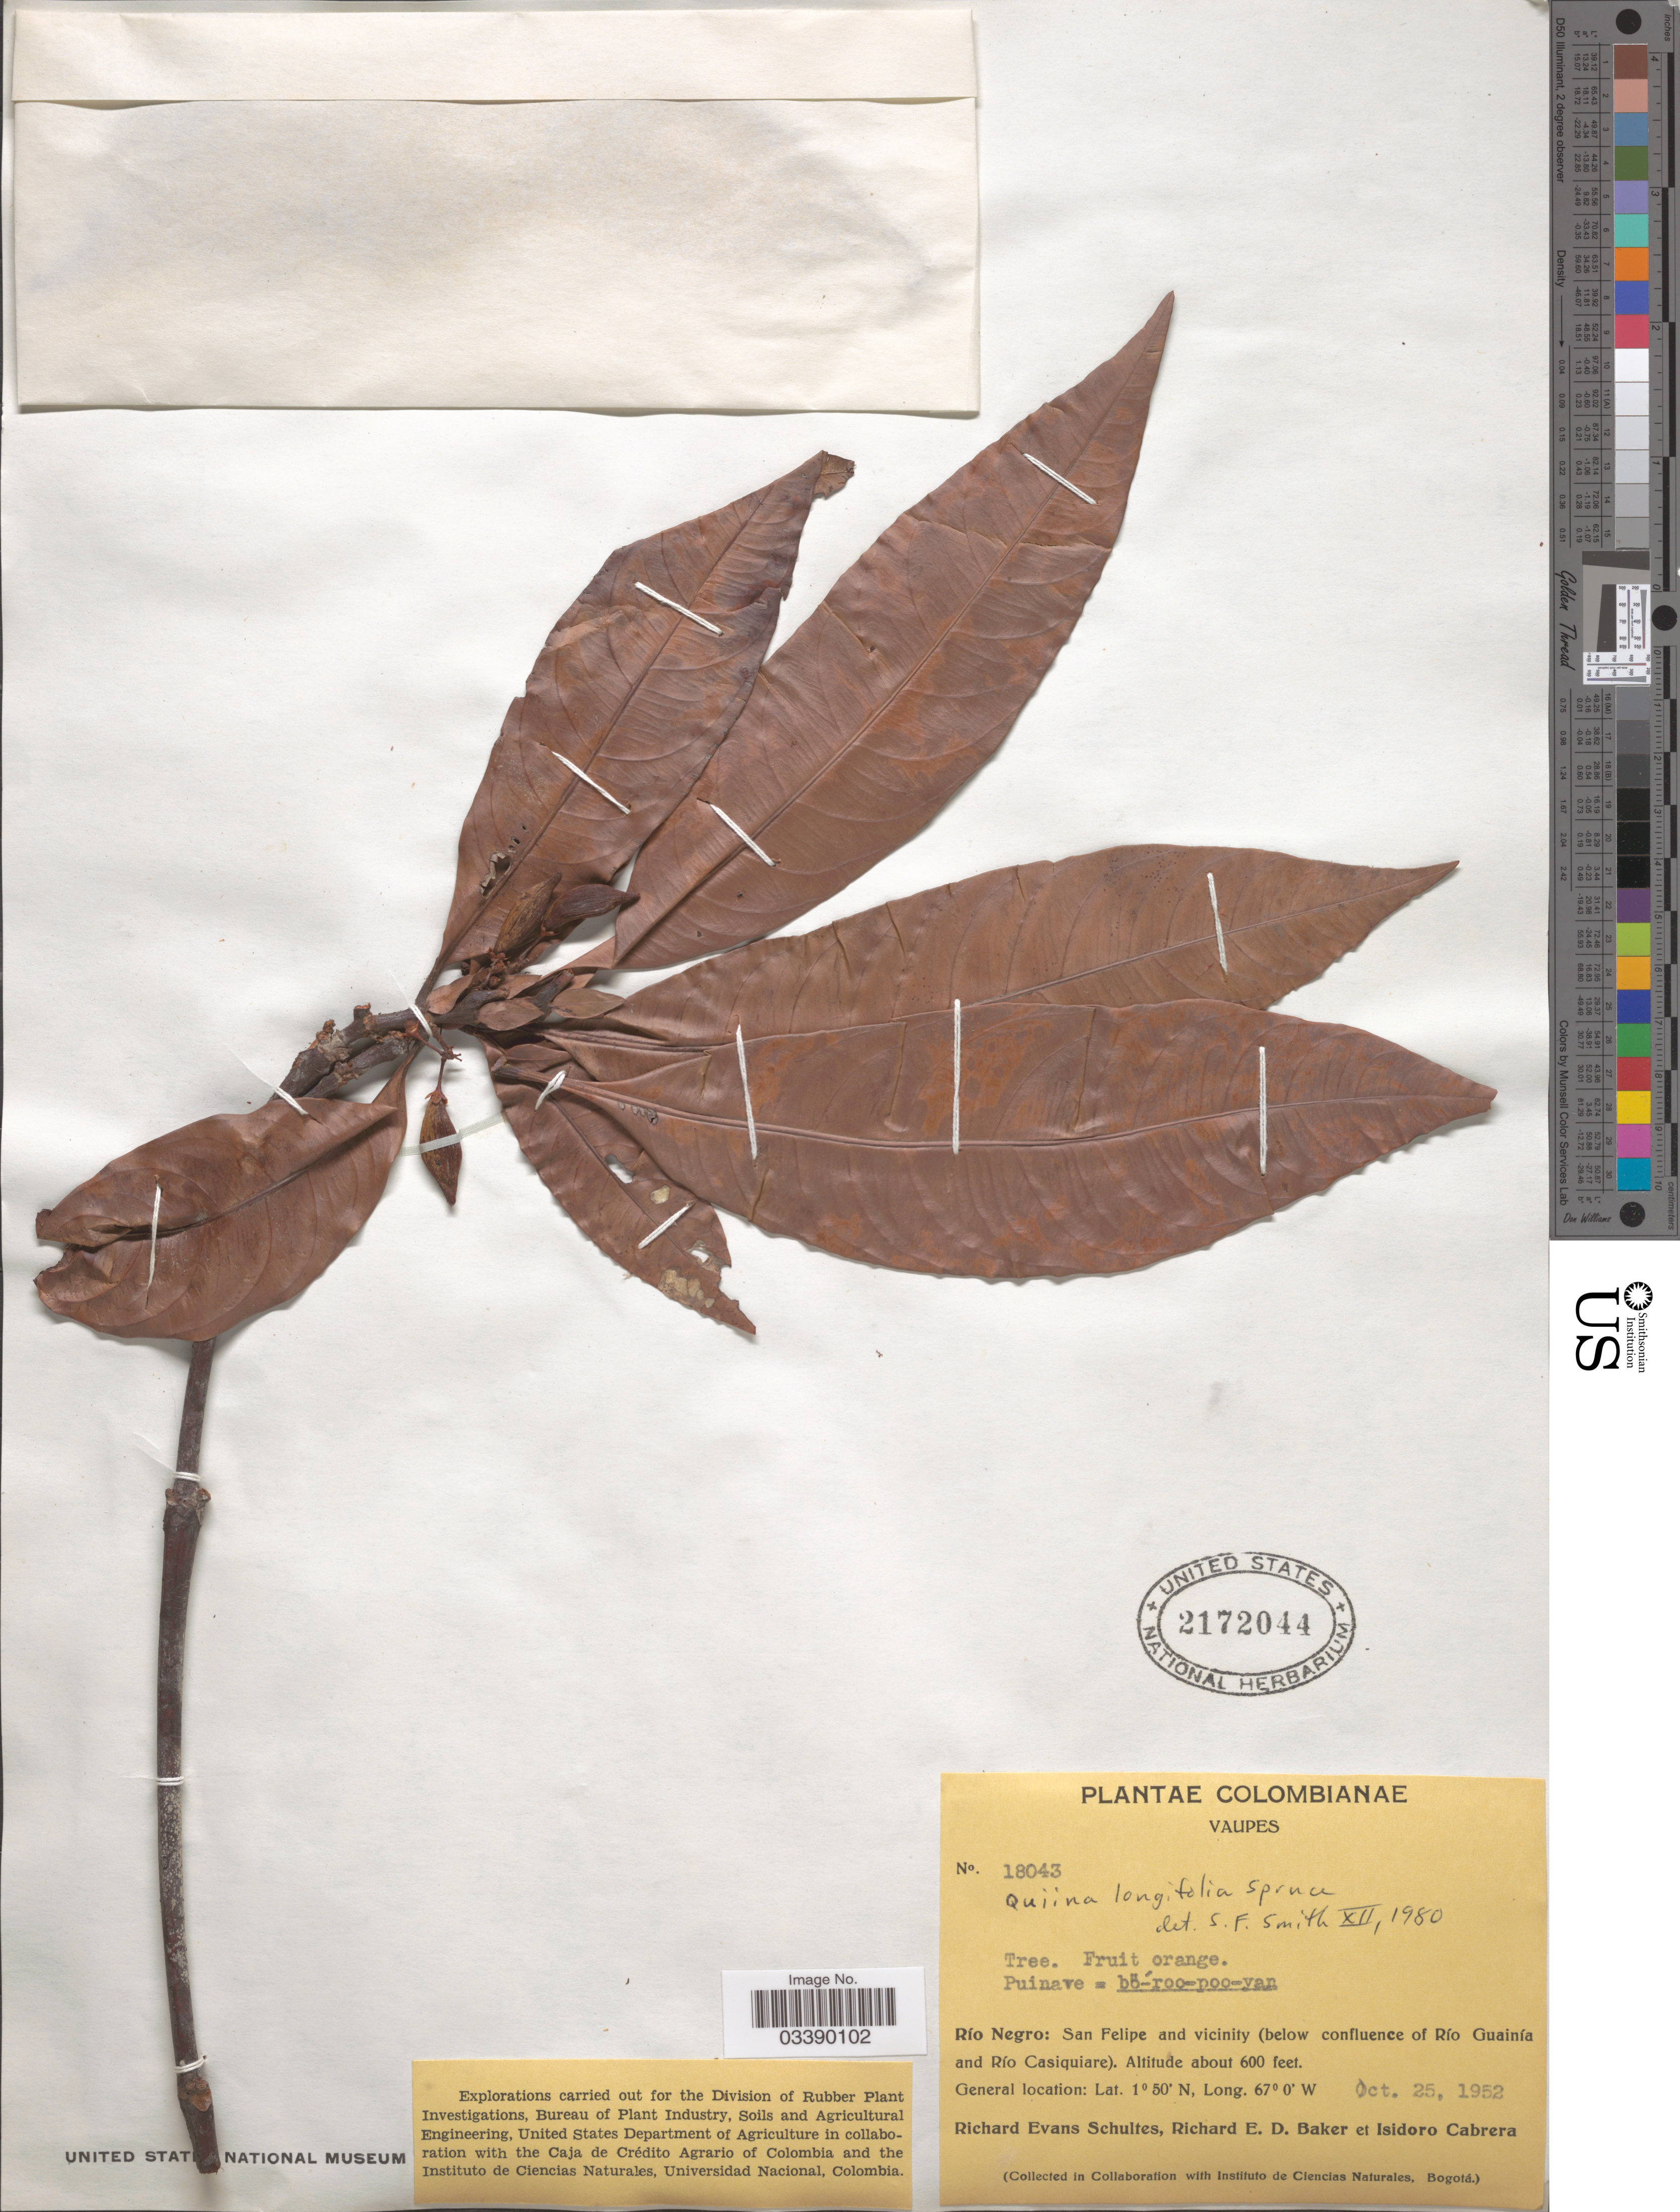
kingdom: Plantae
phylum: Tracheophyta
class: Magnoliopsida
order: Malpighiales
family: Quiinaceae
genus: Quiina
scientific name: Quiina longifolia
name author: Spruce ex Planch. & Triana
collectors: R. E. Schultes, R. E. D. Baker & I. Cabrera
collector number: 18043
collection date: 1952-10-25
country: Colombia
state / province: Vaupés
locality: Río Negro: San Felipe and vicinity (below confluence of Río Guanía and Río Casiquiare).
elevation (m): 183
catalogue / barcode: US 2172044